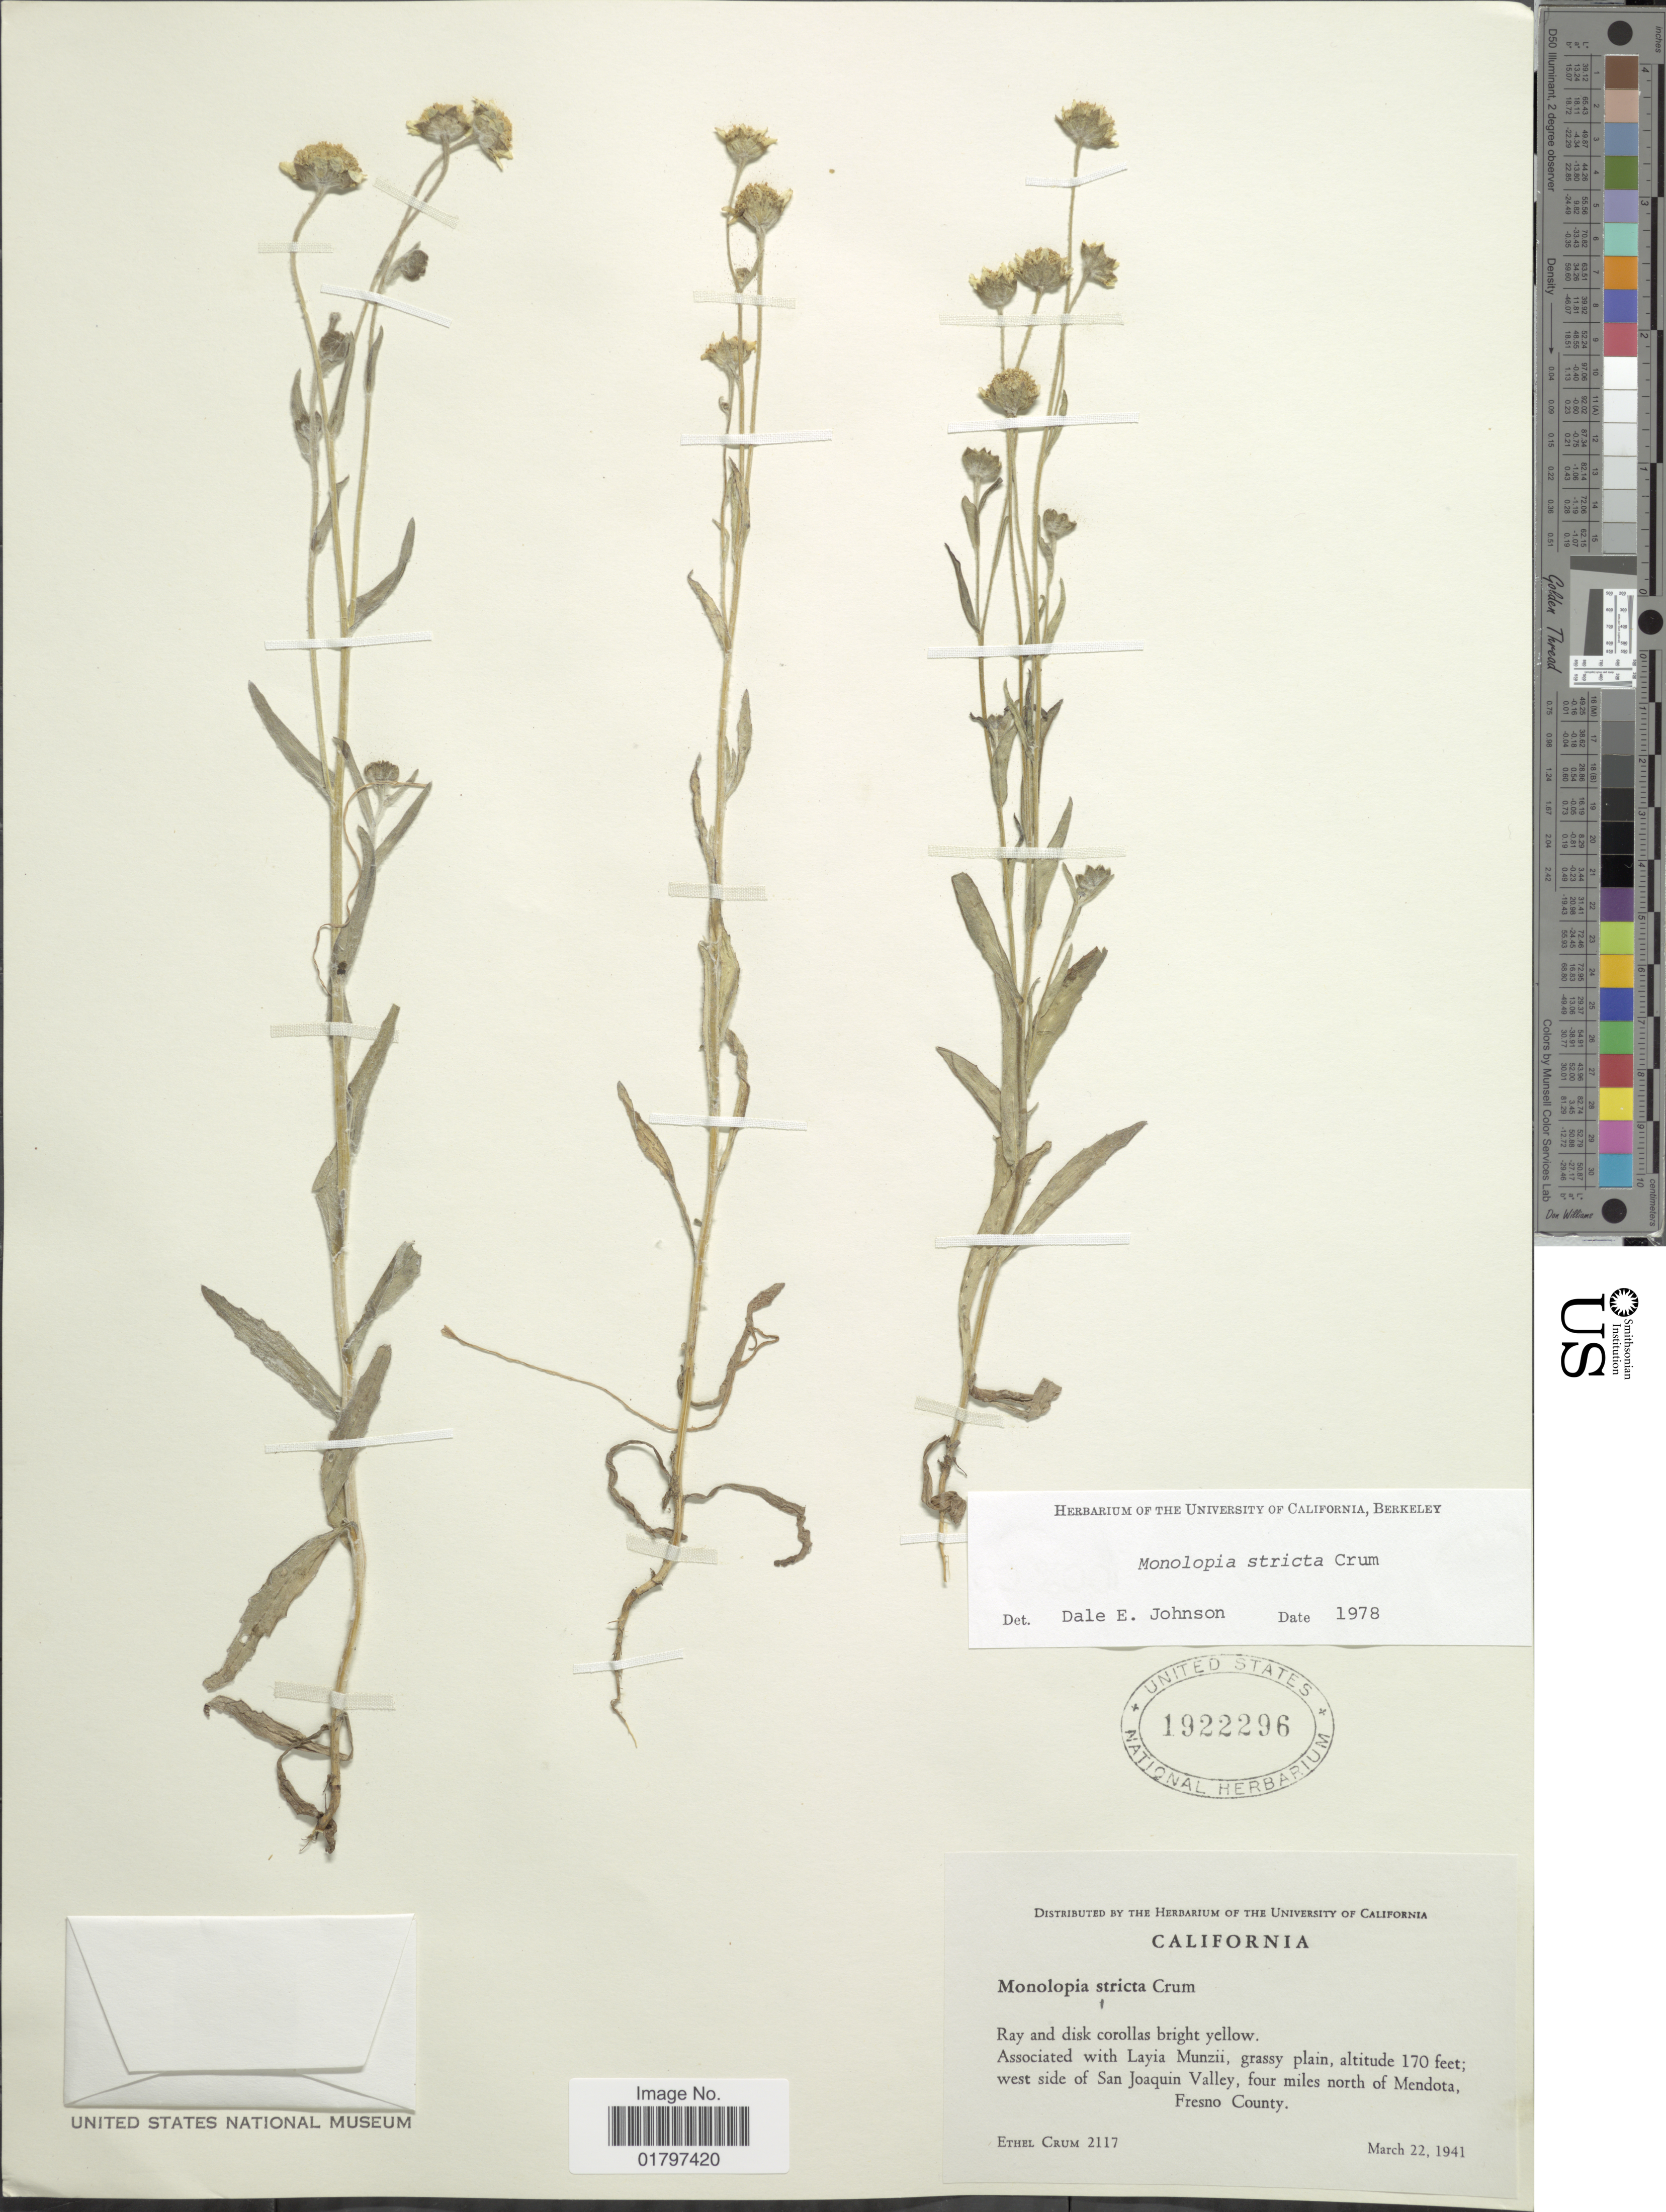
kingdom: Plantae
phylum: Tracheophyta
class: Magnoliopsida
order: Asterales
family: Asteraceae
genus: Monolopia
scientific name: Monolopia stricta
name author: Crum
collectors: E. K. Crum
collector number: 2117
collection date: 1941-03-22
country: United States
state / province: California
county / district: Fresno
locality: West side of San Joaquin Valley, four miles north of Mendota, Fresno County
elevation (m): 52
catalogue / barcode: US 1922296